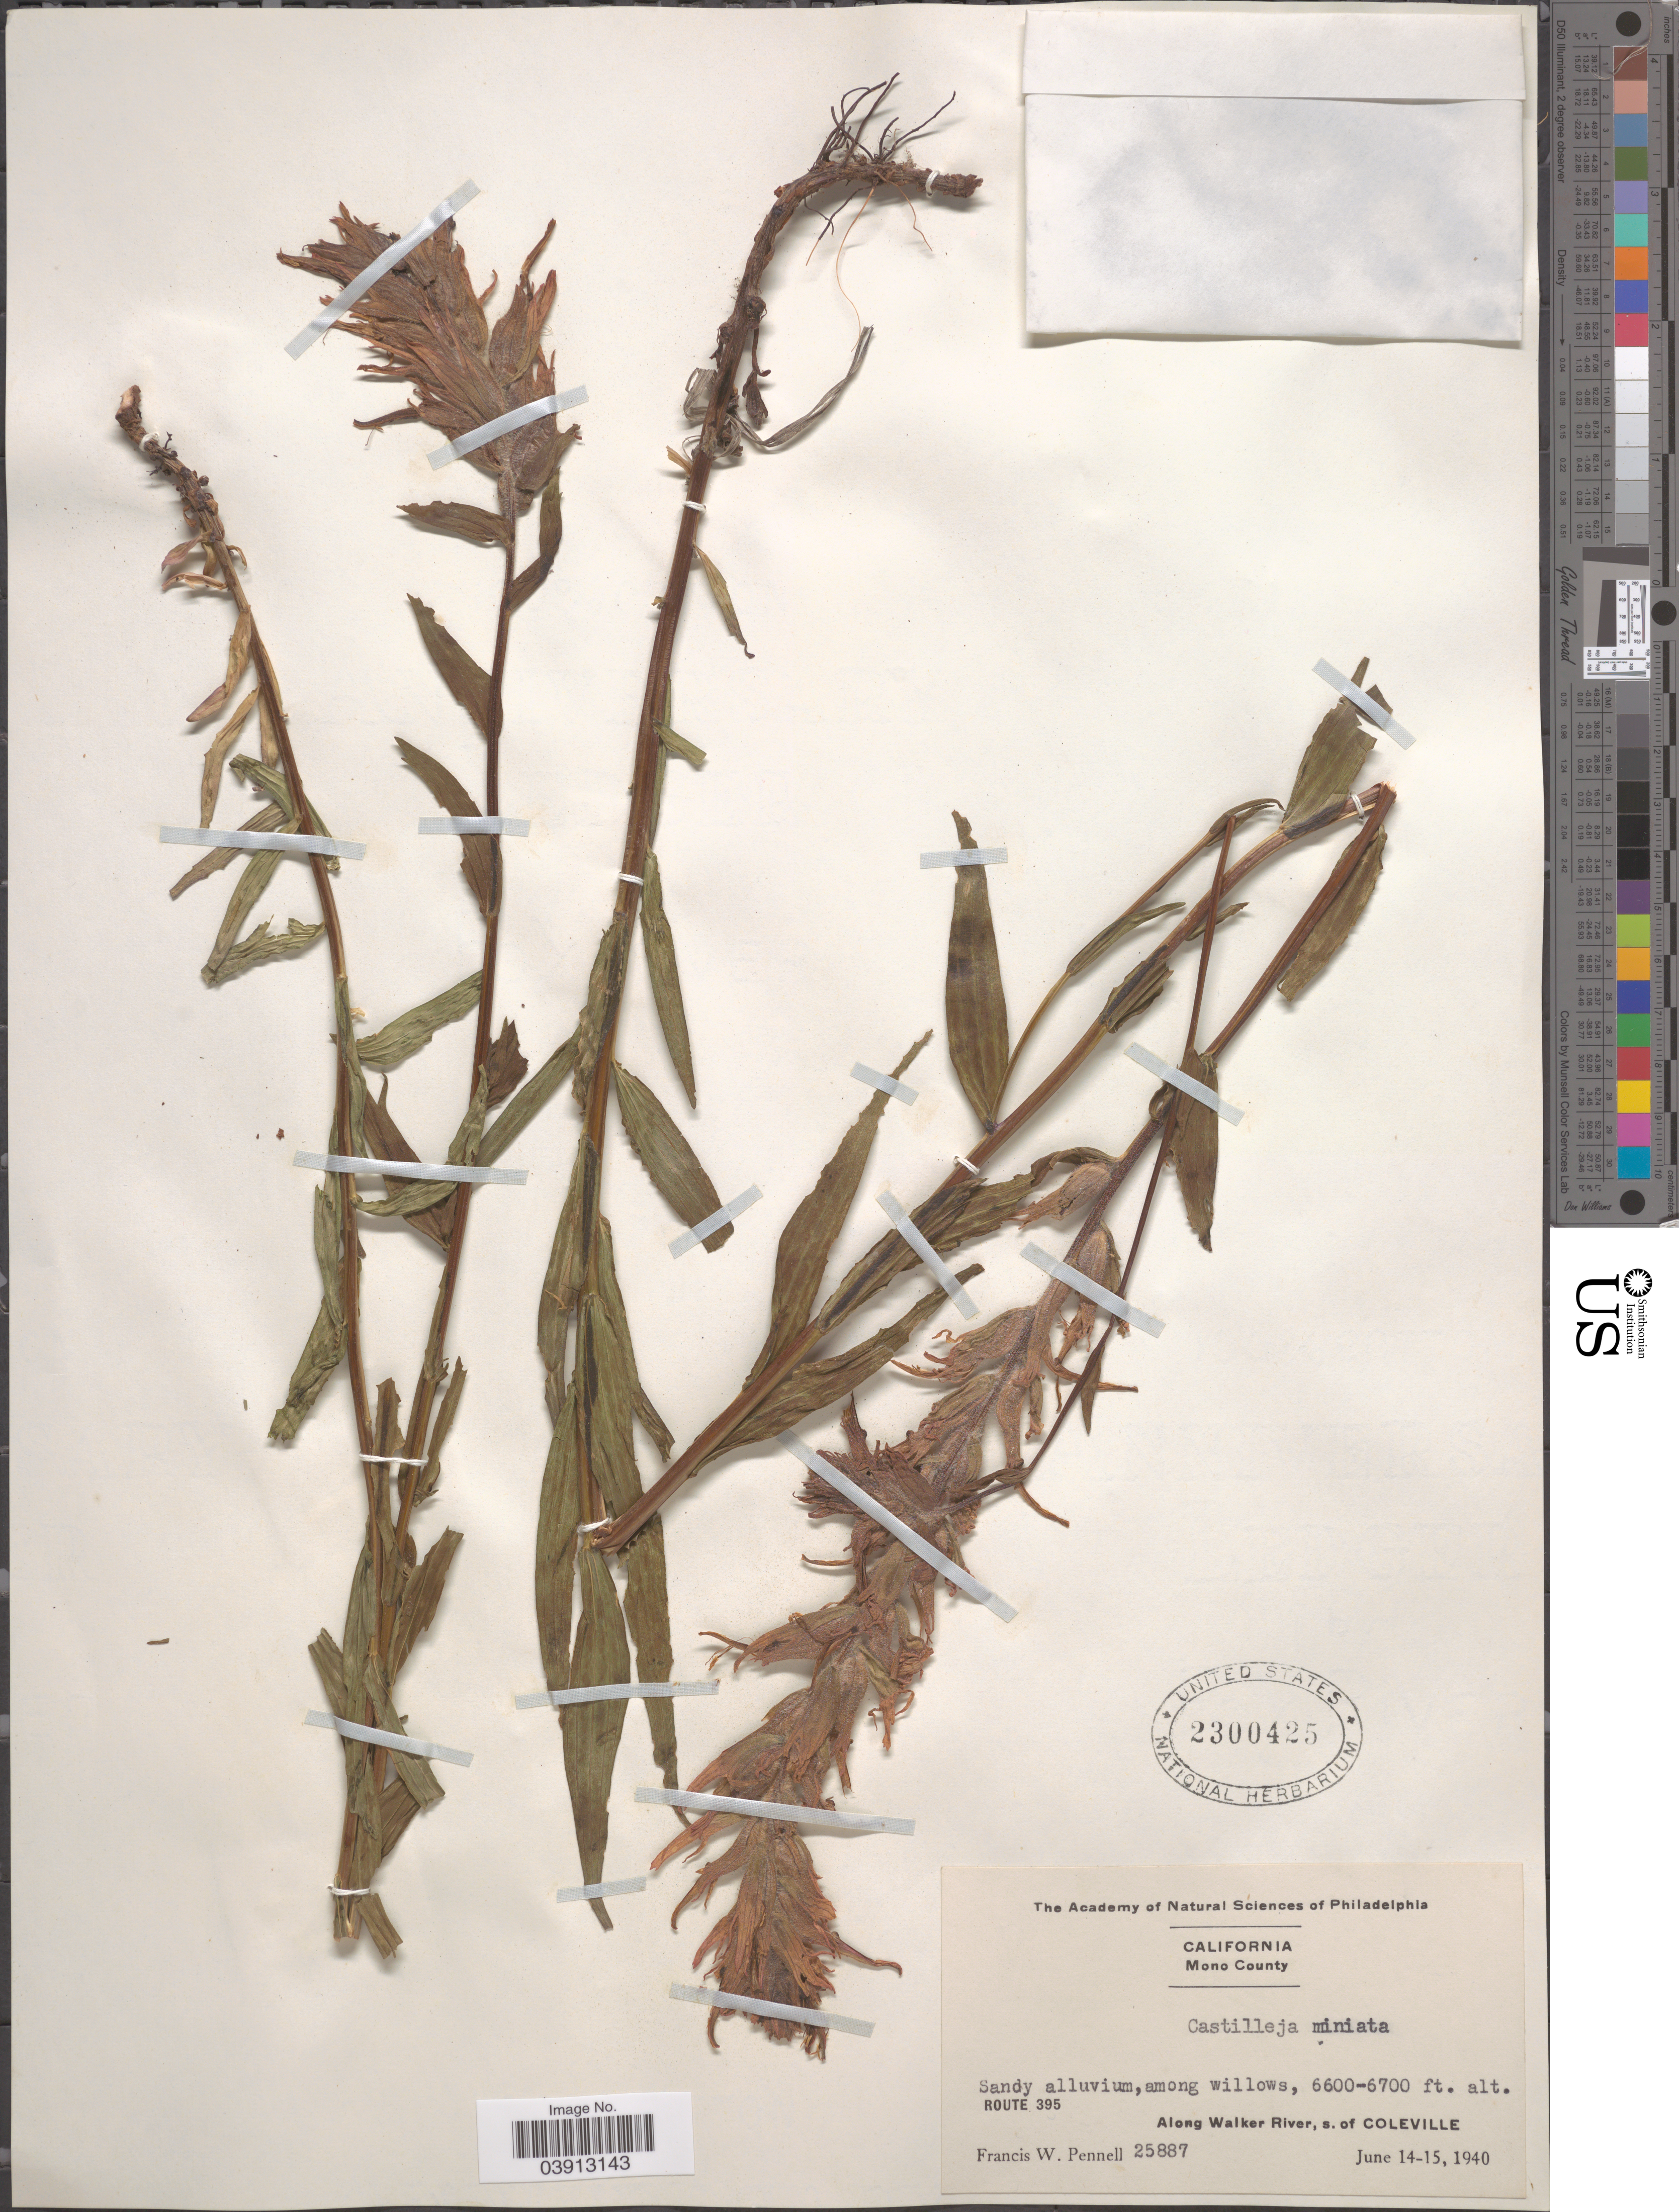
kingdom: Plantae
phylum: Tracheophyta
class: Magnoliopsida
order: Lamiales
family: Orobanchaceae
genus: Castilleja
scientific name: Castilleja miniata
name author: Douglas ex Hook.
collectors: F. W. Pennell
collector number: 25887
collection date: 1940-06-14/1940-06-15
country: United States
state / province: California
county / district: Mono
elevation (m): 2012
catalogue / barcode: US 2300425